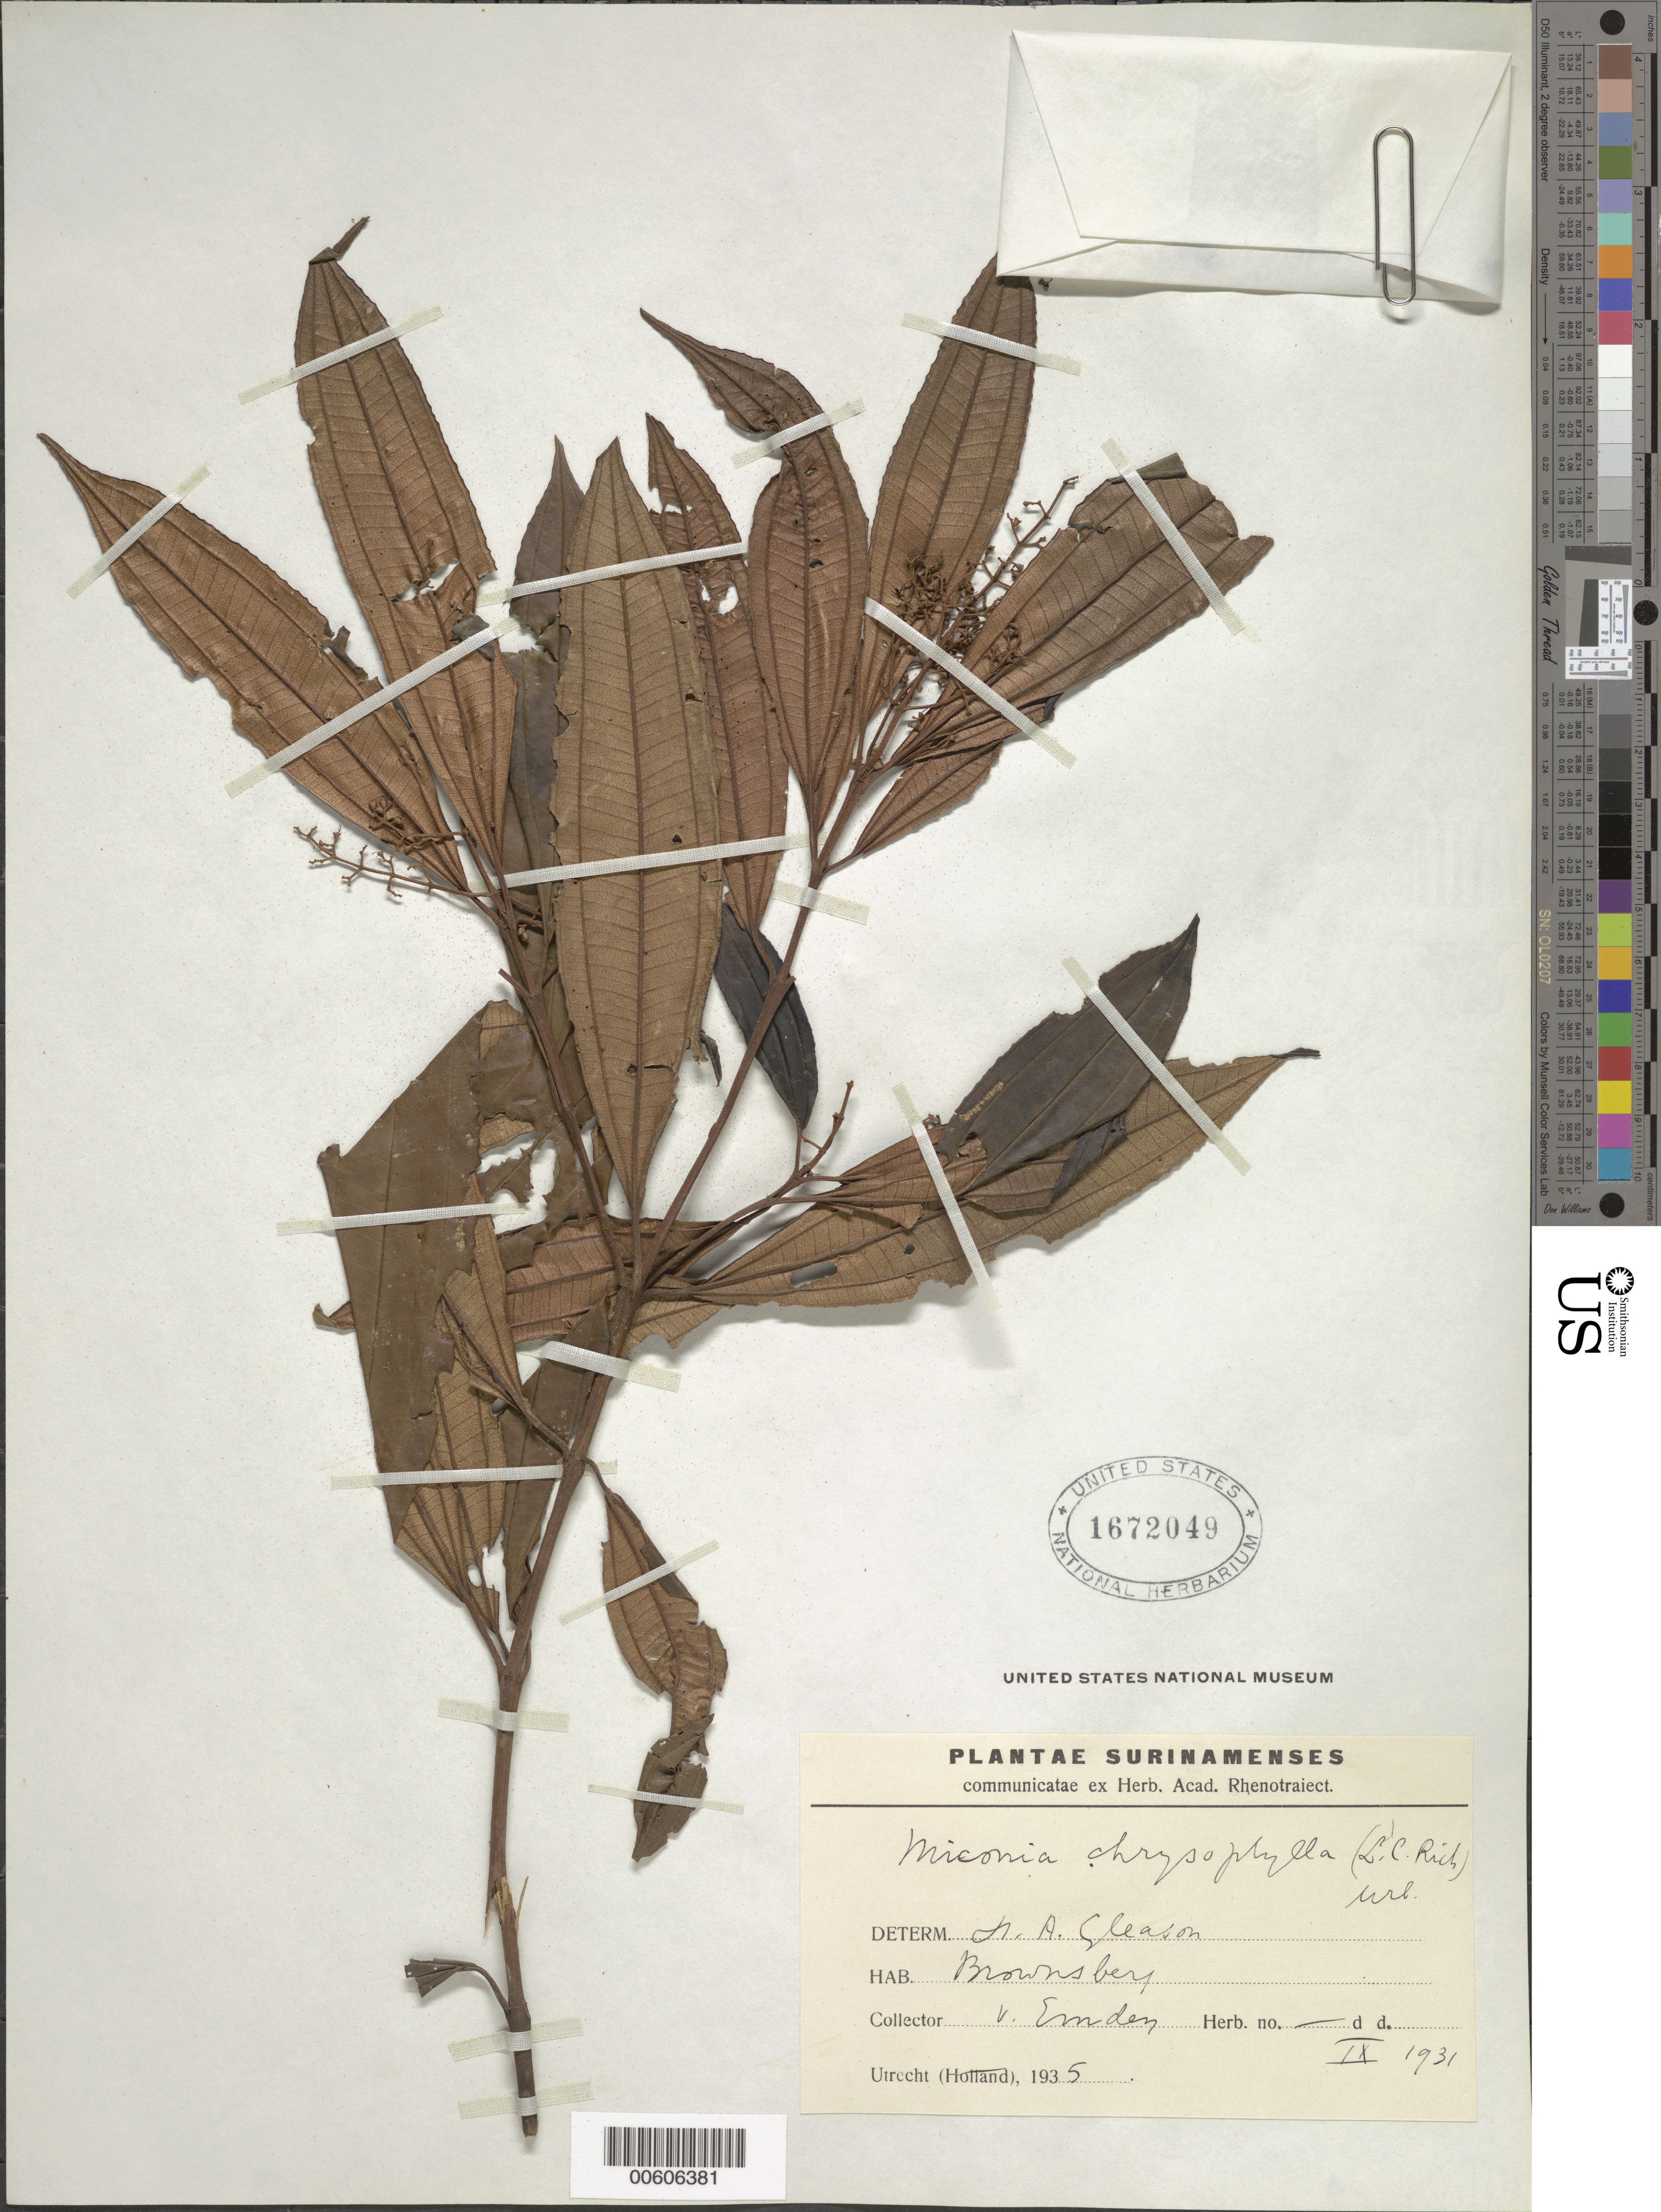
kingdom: Plantae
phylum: Tracheophyta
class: Magnoliopsida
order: Myrtales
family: Melastomataceae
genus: Miconia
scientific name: Miconia chrysophylla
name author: (Rich.) Urb.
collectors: W. van Emden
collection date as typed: Sep-31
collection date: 1931-09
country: Suriname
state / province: Brokopondo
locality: Brownsberg, Forest Reserve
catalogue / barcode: US 1672049